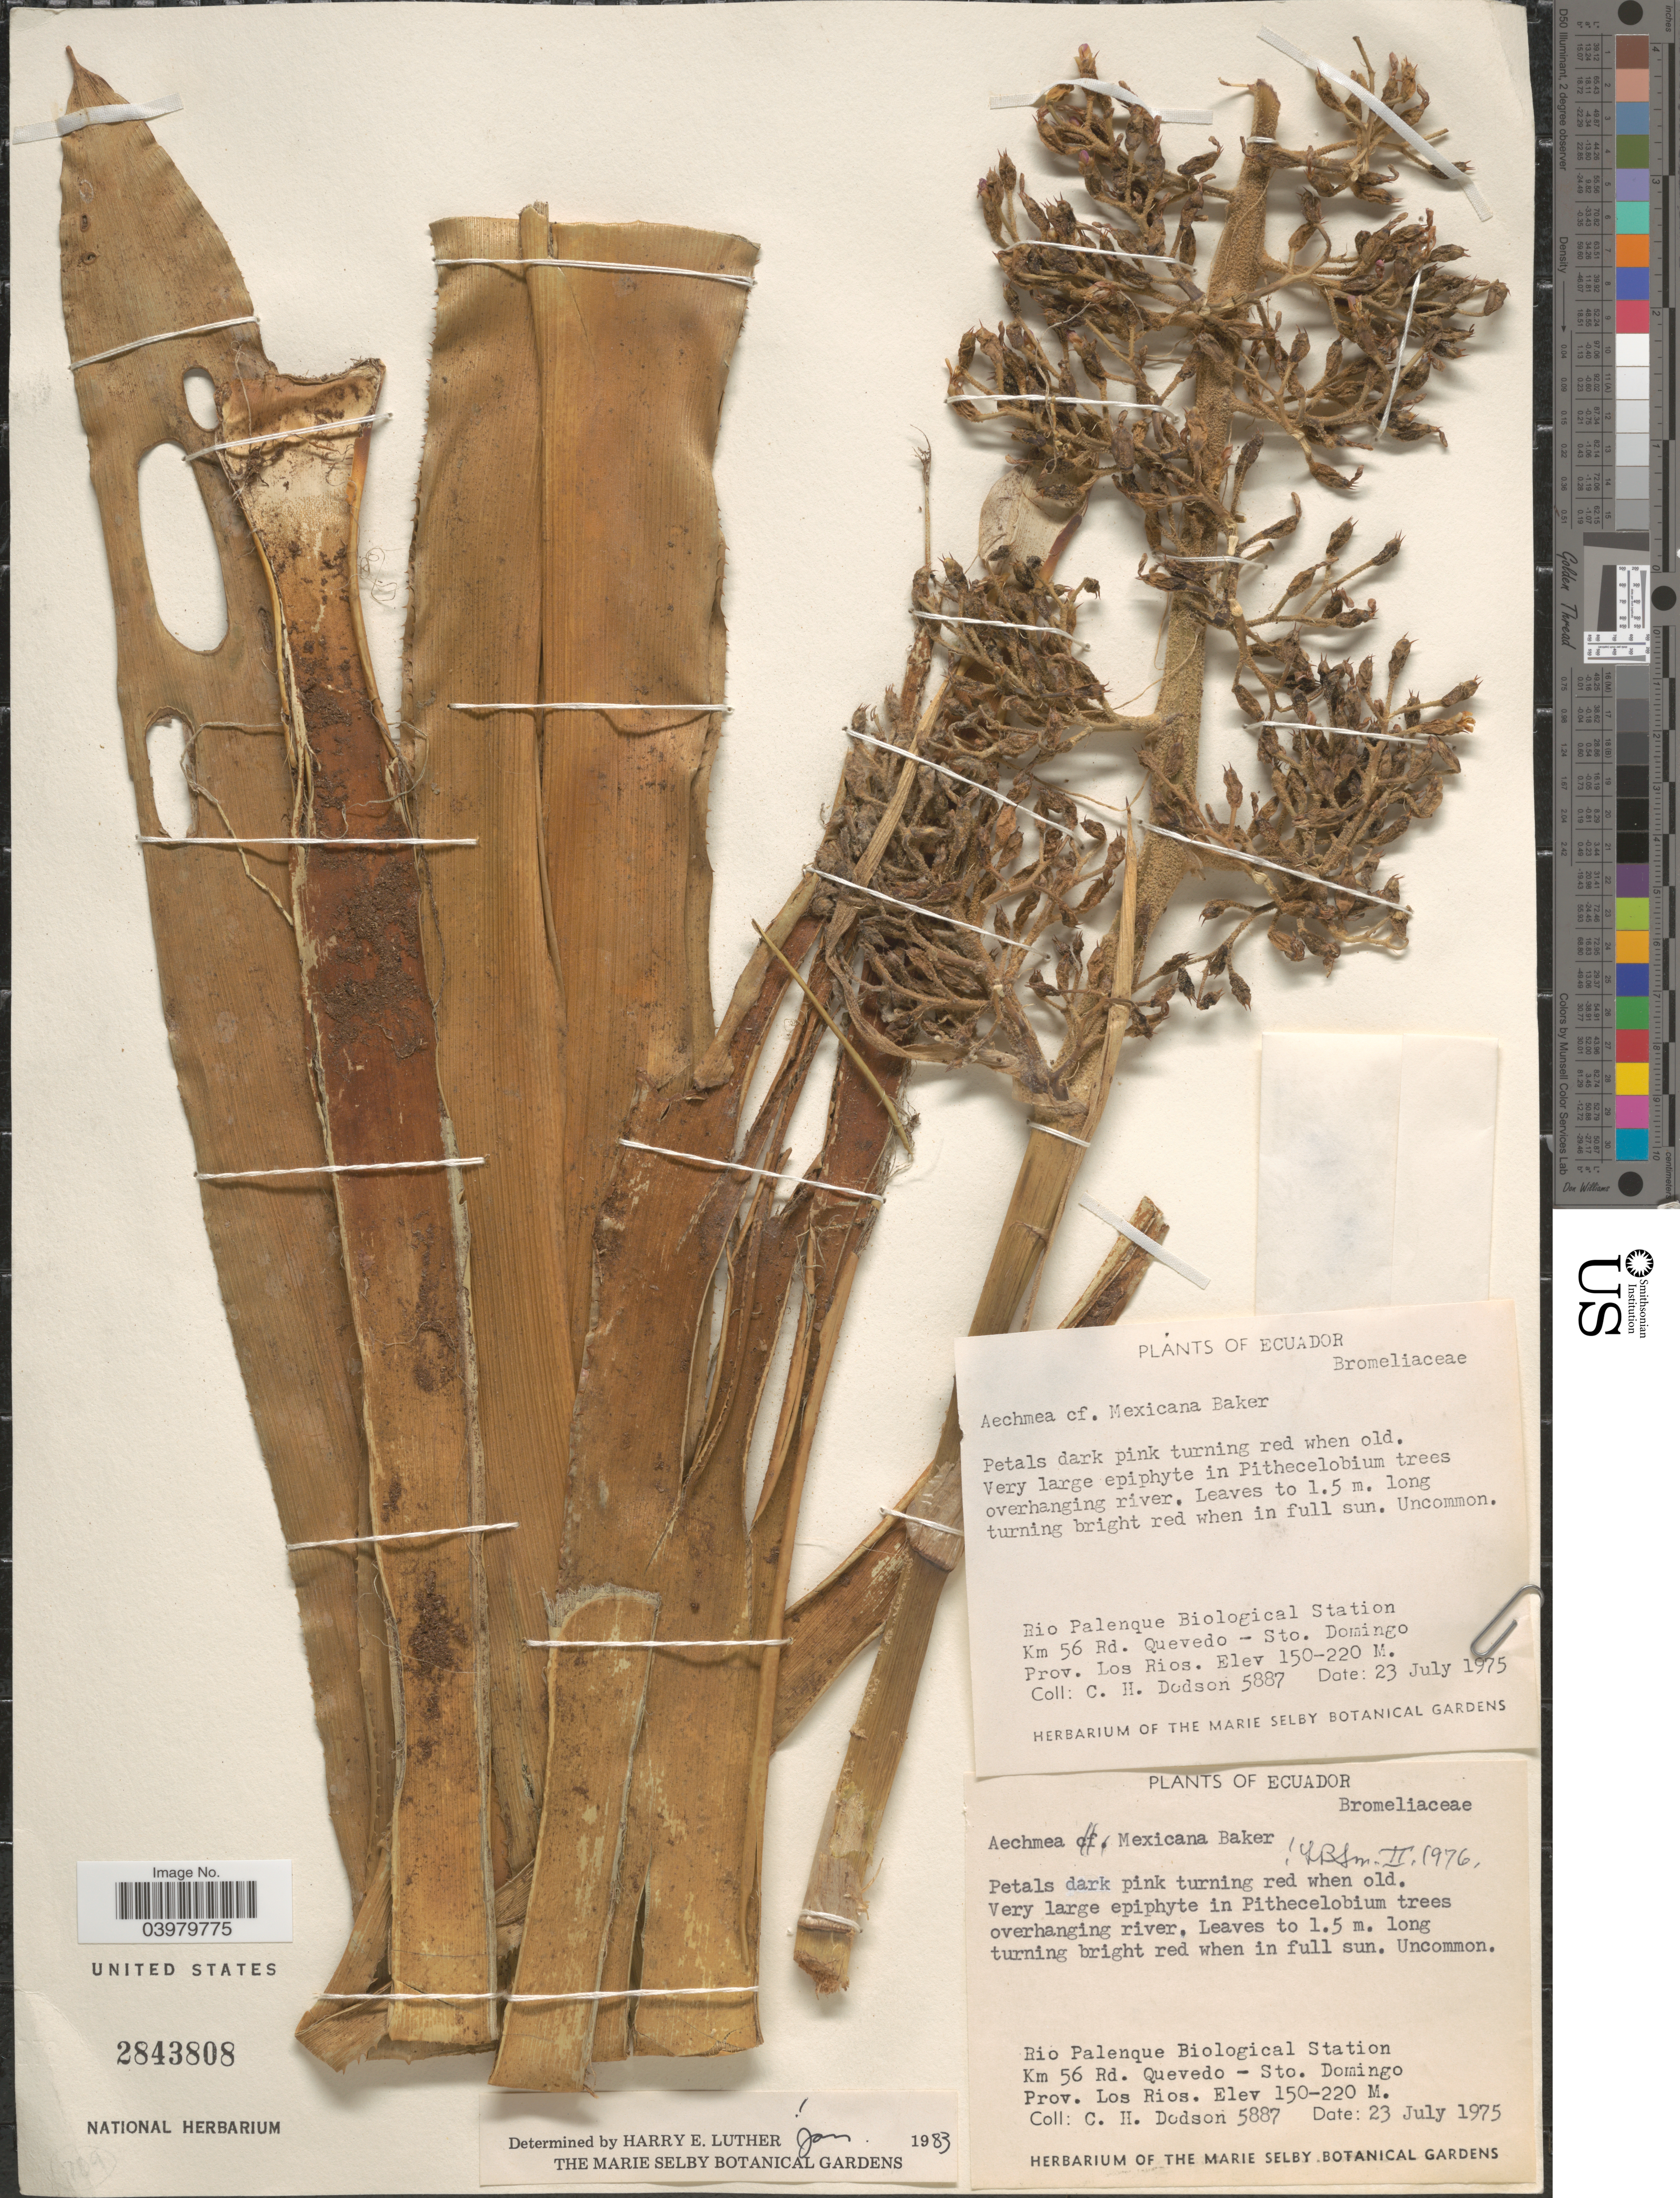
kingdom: Plantae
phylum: Tracheophyta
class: Liliopsida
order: Poales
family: Bromeliaceae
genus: Aechmea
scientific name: Aechmea mexicana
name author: Baker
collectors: C. H. Dodson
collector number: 5887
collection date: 1975-07-23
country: Ecuador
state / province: Los Ríos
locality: Rio Palenque Biological Station Km 56 Rd. Quevedo - Sto. Domingo.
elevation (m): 150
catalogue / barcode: US 2843808